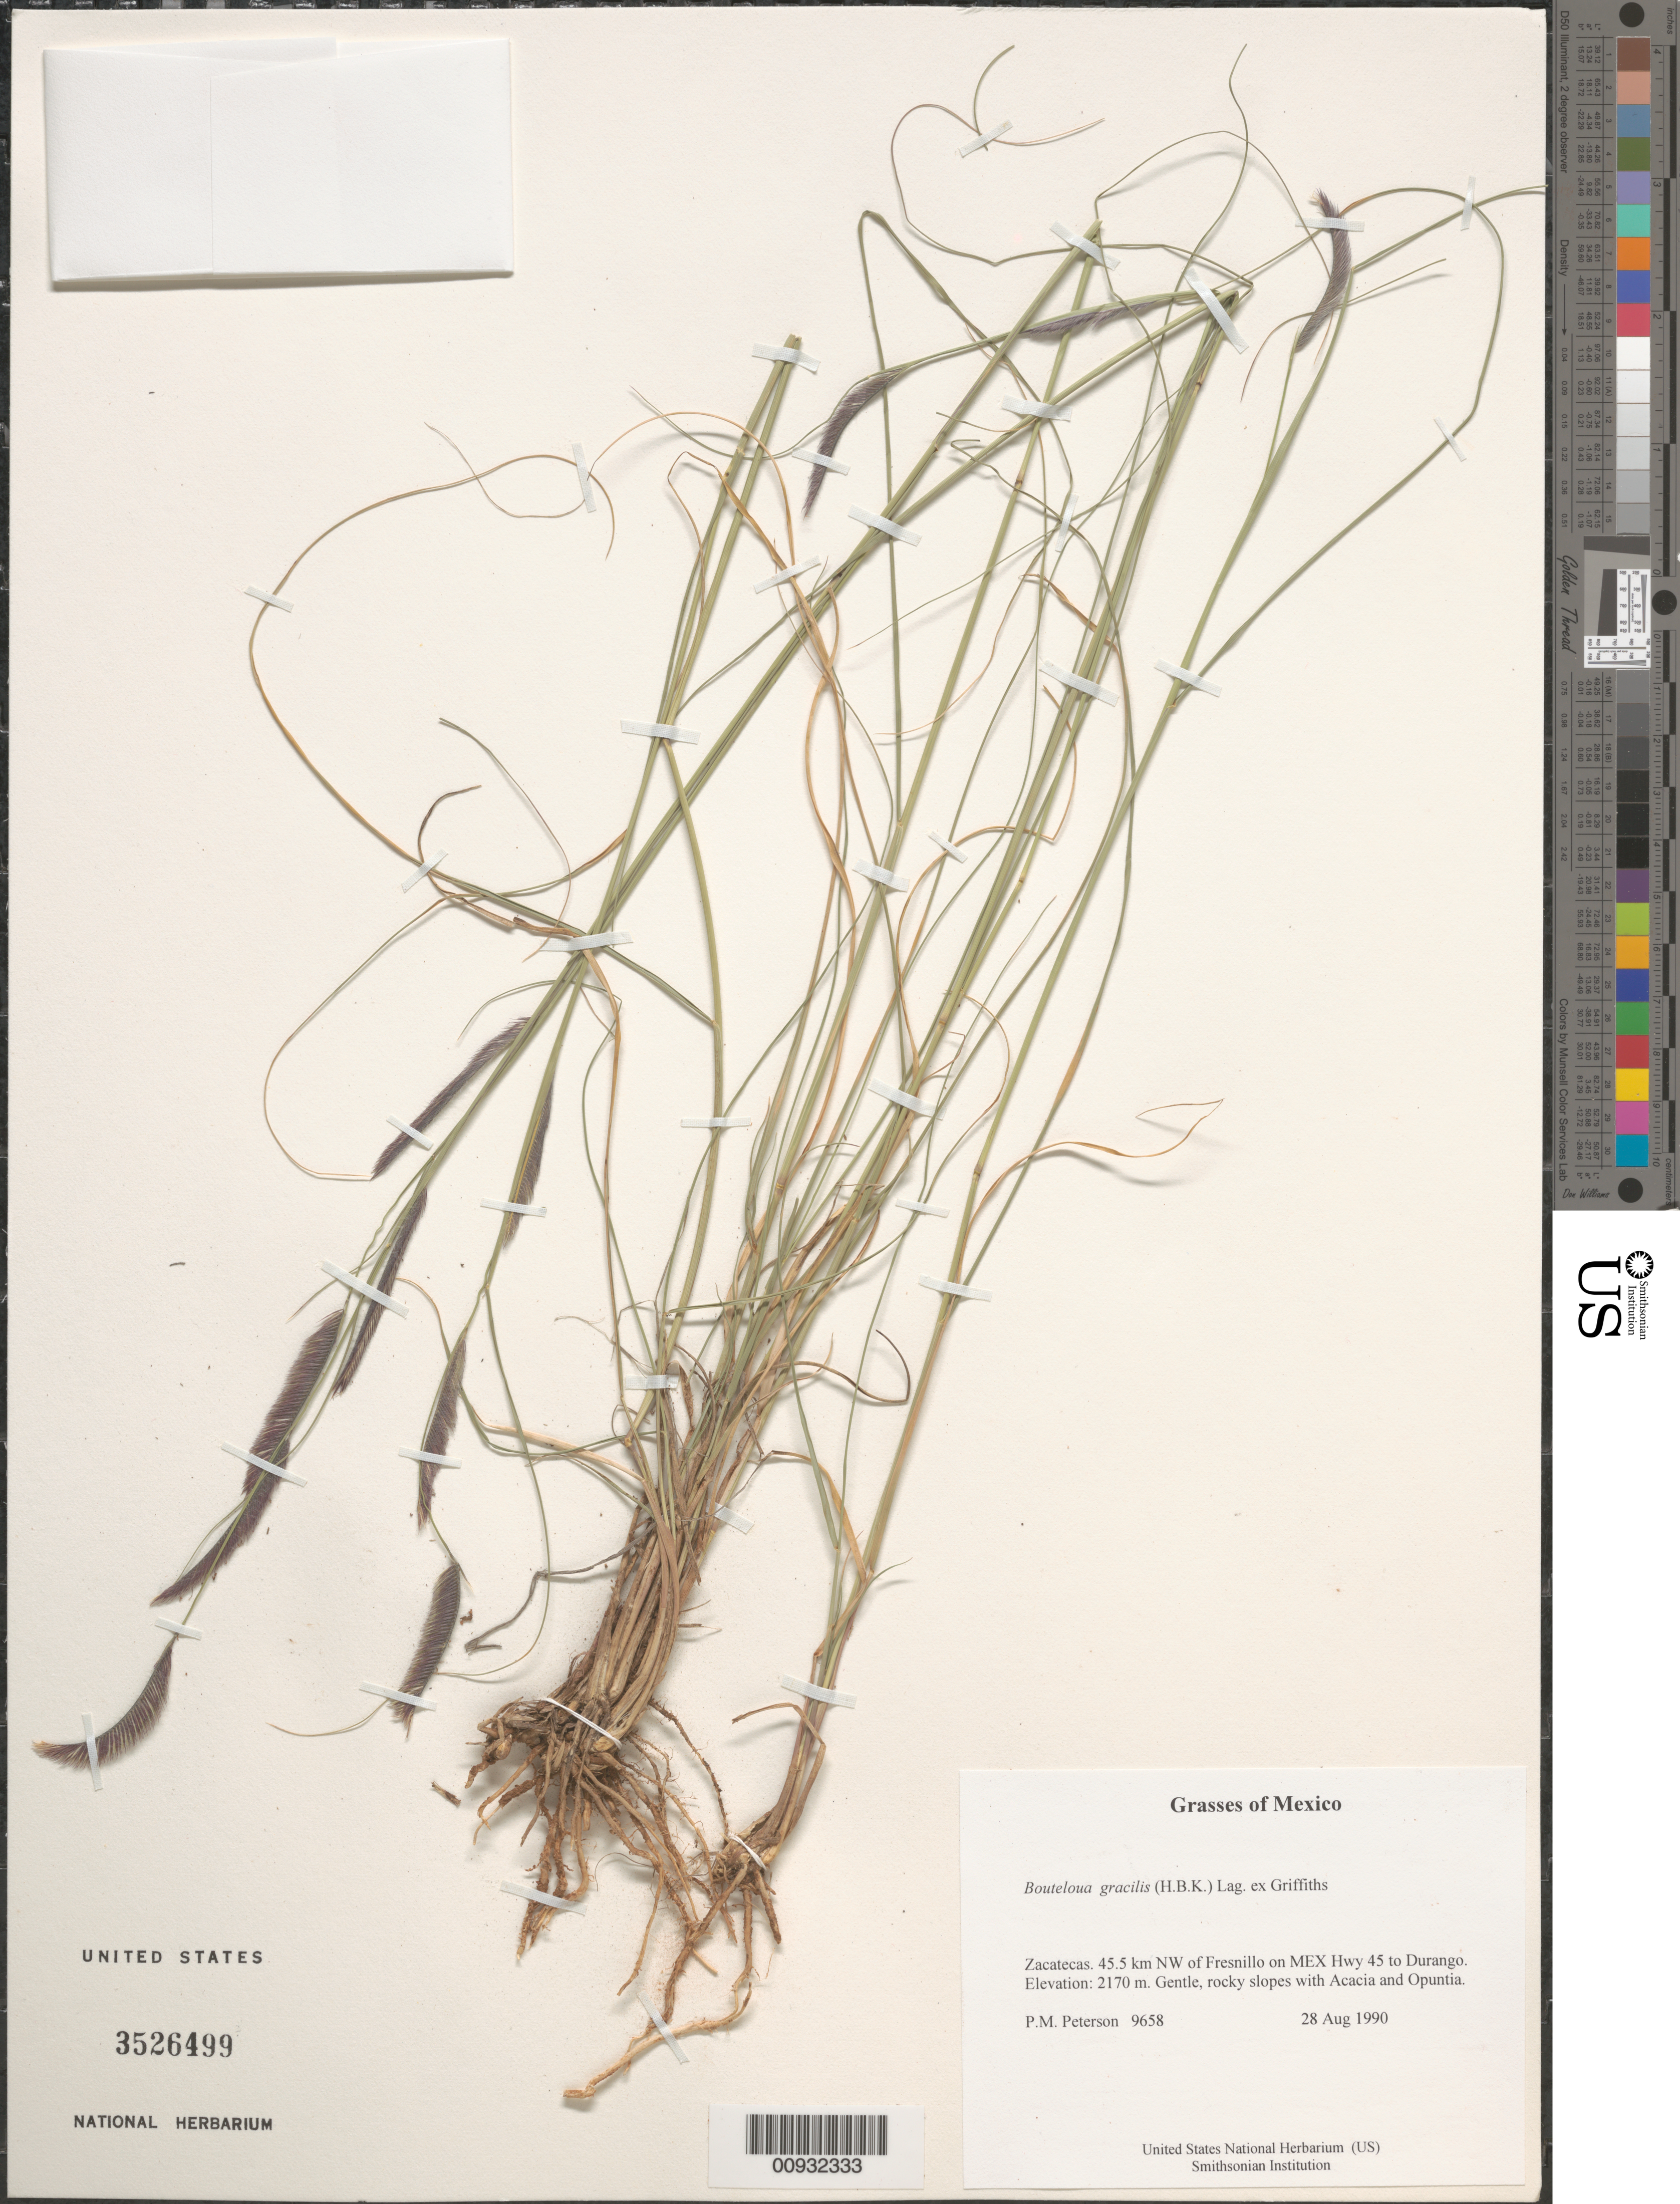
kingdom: Plantae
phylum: Tracheophyta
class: Liliopsida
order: Poales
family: Poaceae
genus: Bouteloua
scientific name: Bouteloua gracilis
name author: (Kunth) Lag. ex Griffiths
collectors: P. M. Peterson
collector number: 09658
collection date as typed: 28 Aug 1990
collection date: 1990-08-28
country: Mexico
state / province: Zacatecas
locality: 45.5 km NW of Fresnillo on MEX Hwy 45 to Durango.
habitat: Gentle, rocky slopes with Acacia and Opuntia.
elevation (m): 2170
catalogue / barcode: US 3526499